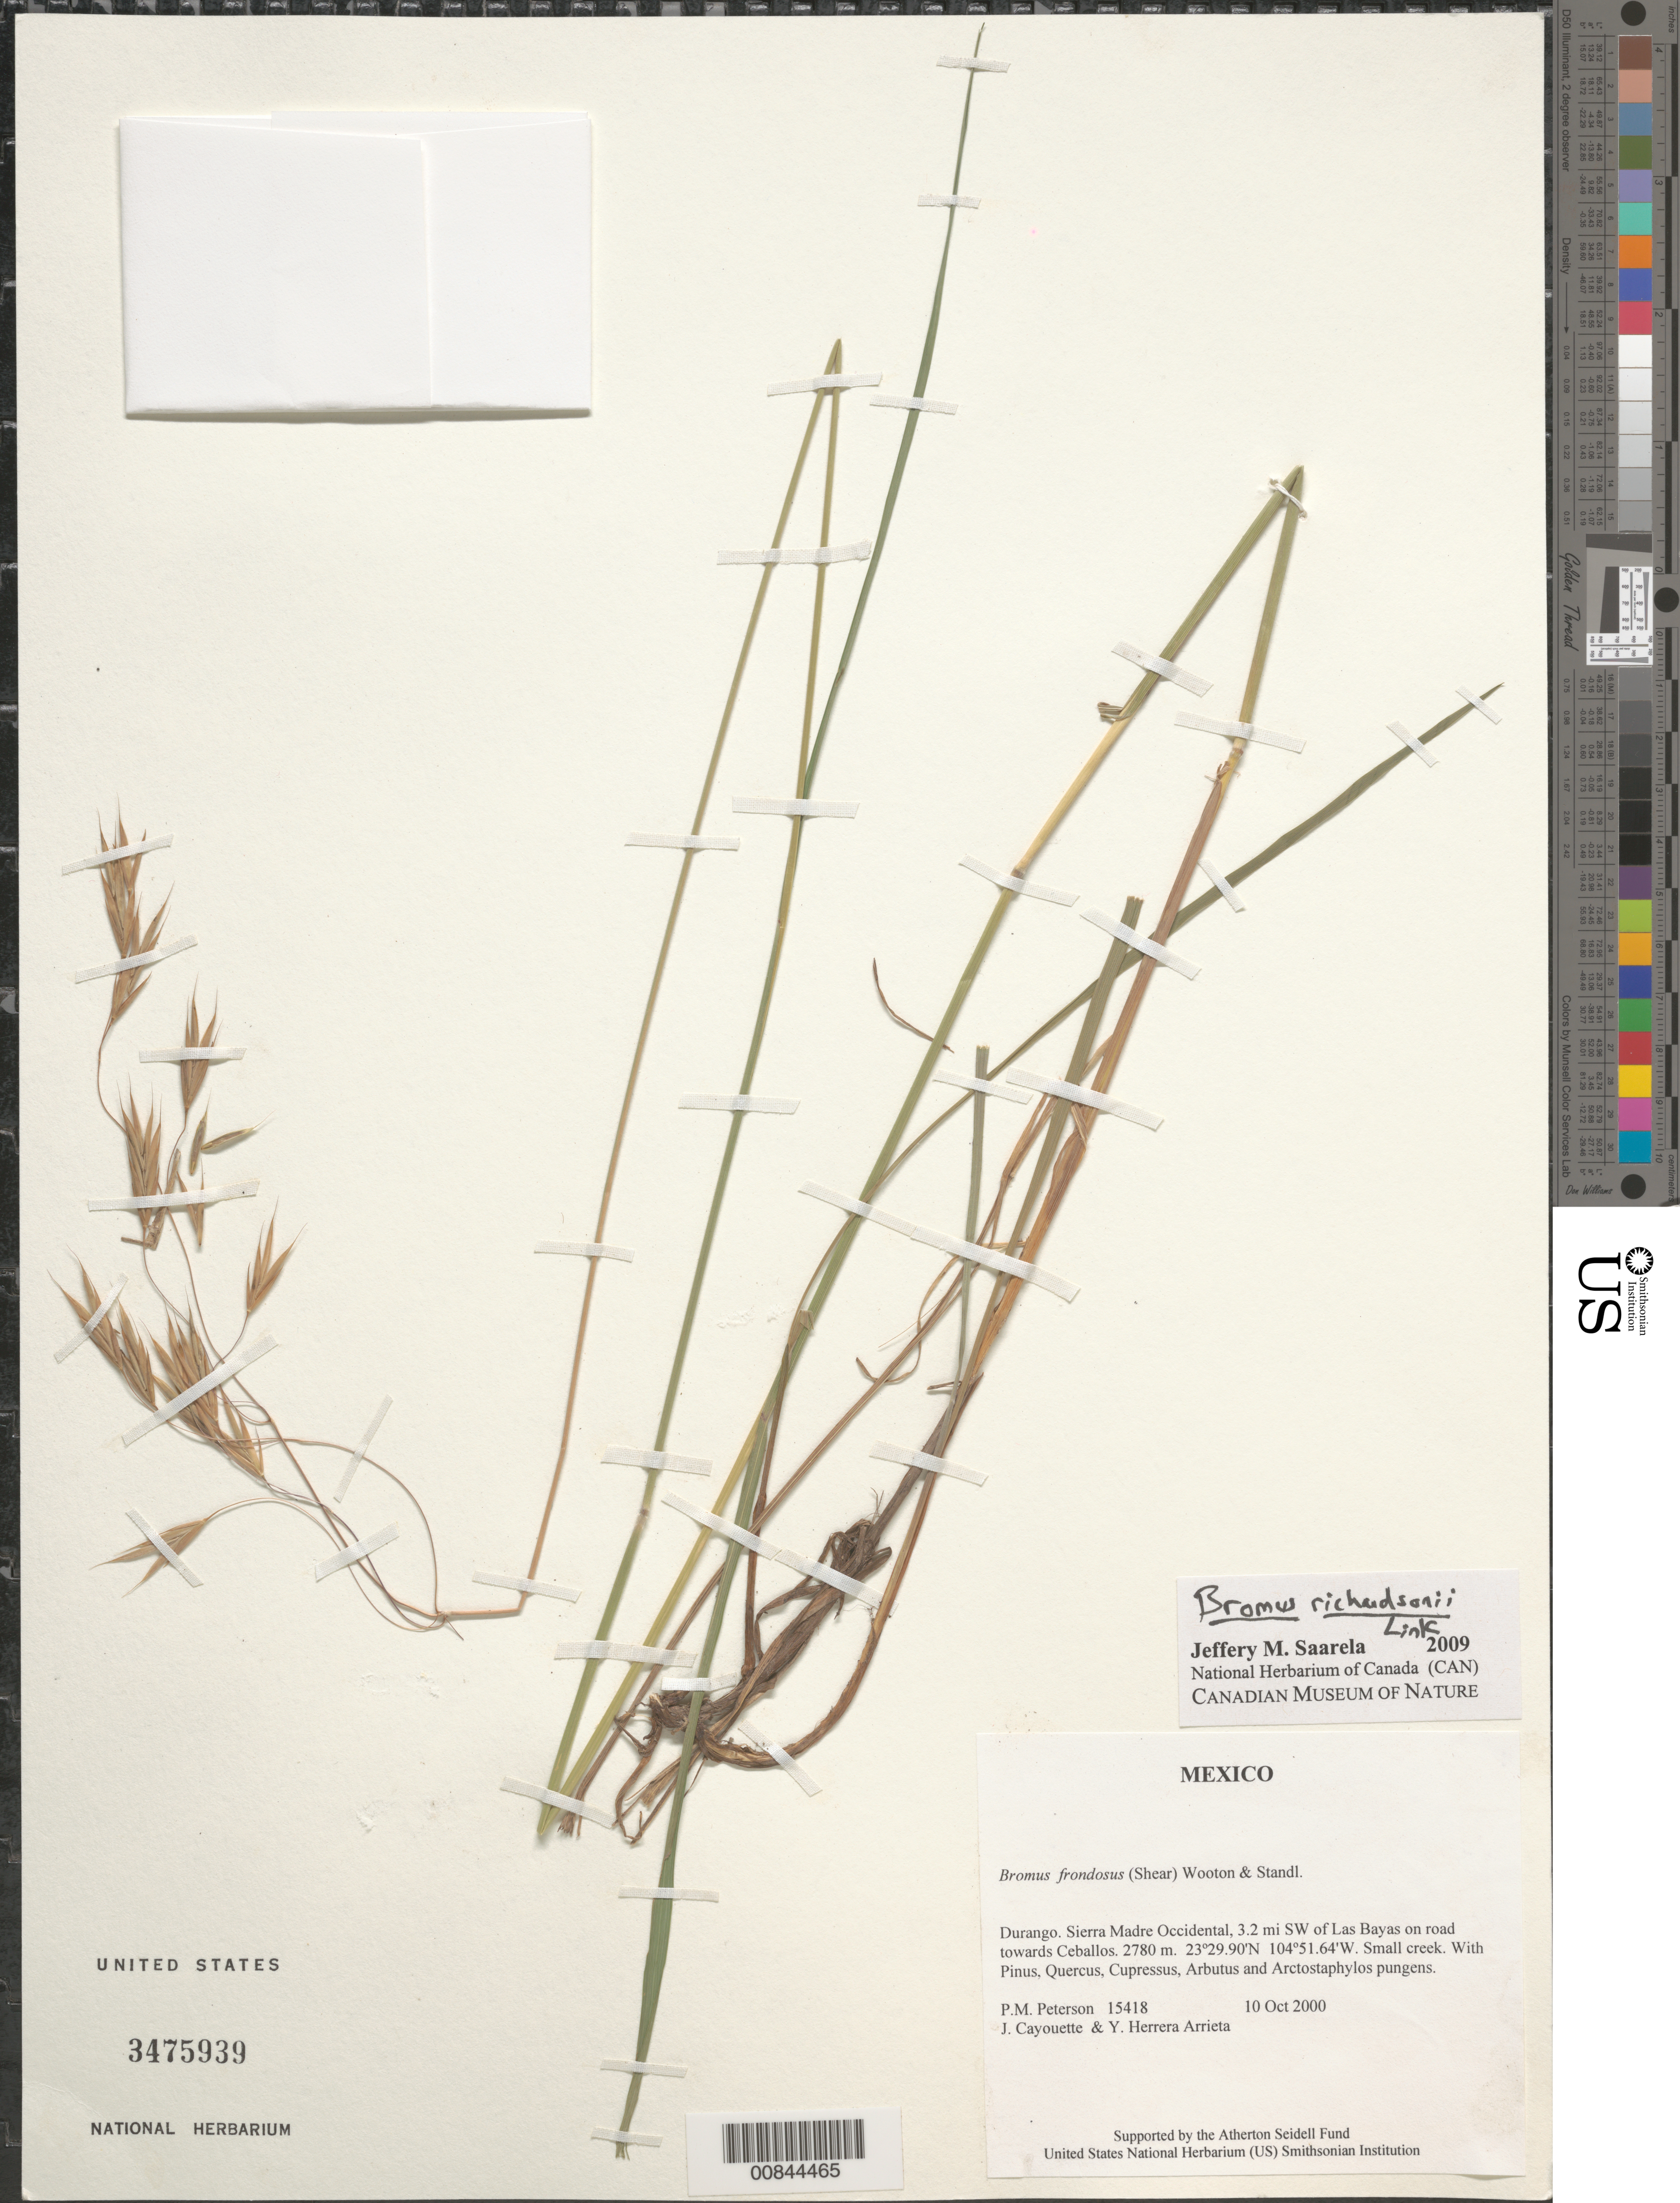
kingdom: Plantae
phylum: Tracheophyta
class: Liliopsida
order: Poales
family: Poaceae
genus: Bromus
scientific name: Bromus richardsonii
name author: Link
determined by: Saarela, J. M., (CAN), Canadian Museum of Nature (CANADA)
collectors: P. M. Peterson, J. Cayouette & Y. Herrera Arrieta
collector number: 15418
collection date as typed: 10 Oct 2000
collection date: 2000-10-10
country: Mexico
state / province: Durango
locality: Sierra Madre Occidental, 3.2 mi SW of Las Bayas on road towards Ceballos.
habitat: Small creek.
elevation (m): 2780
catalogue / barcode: US 3475939